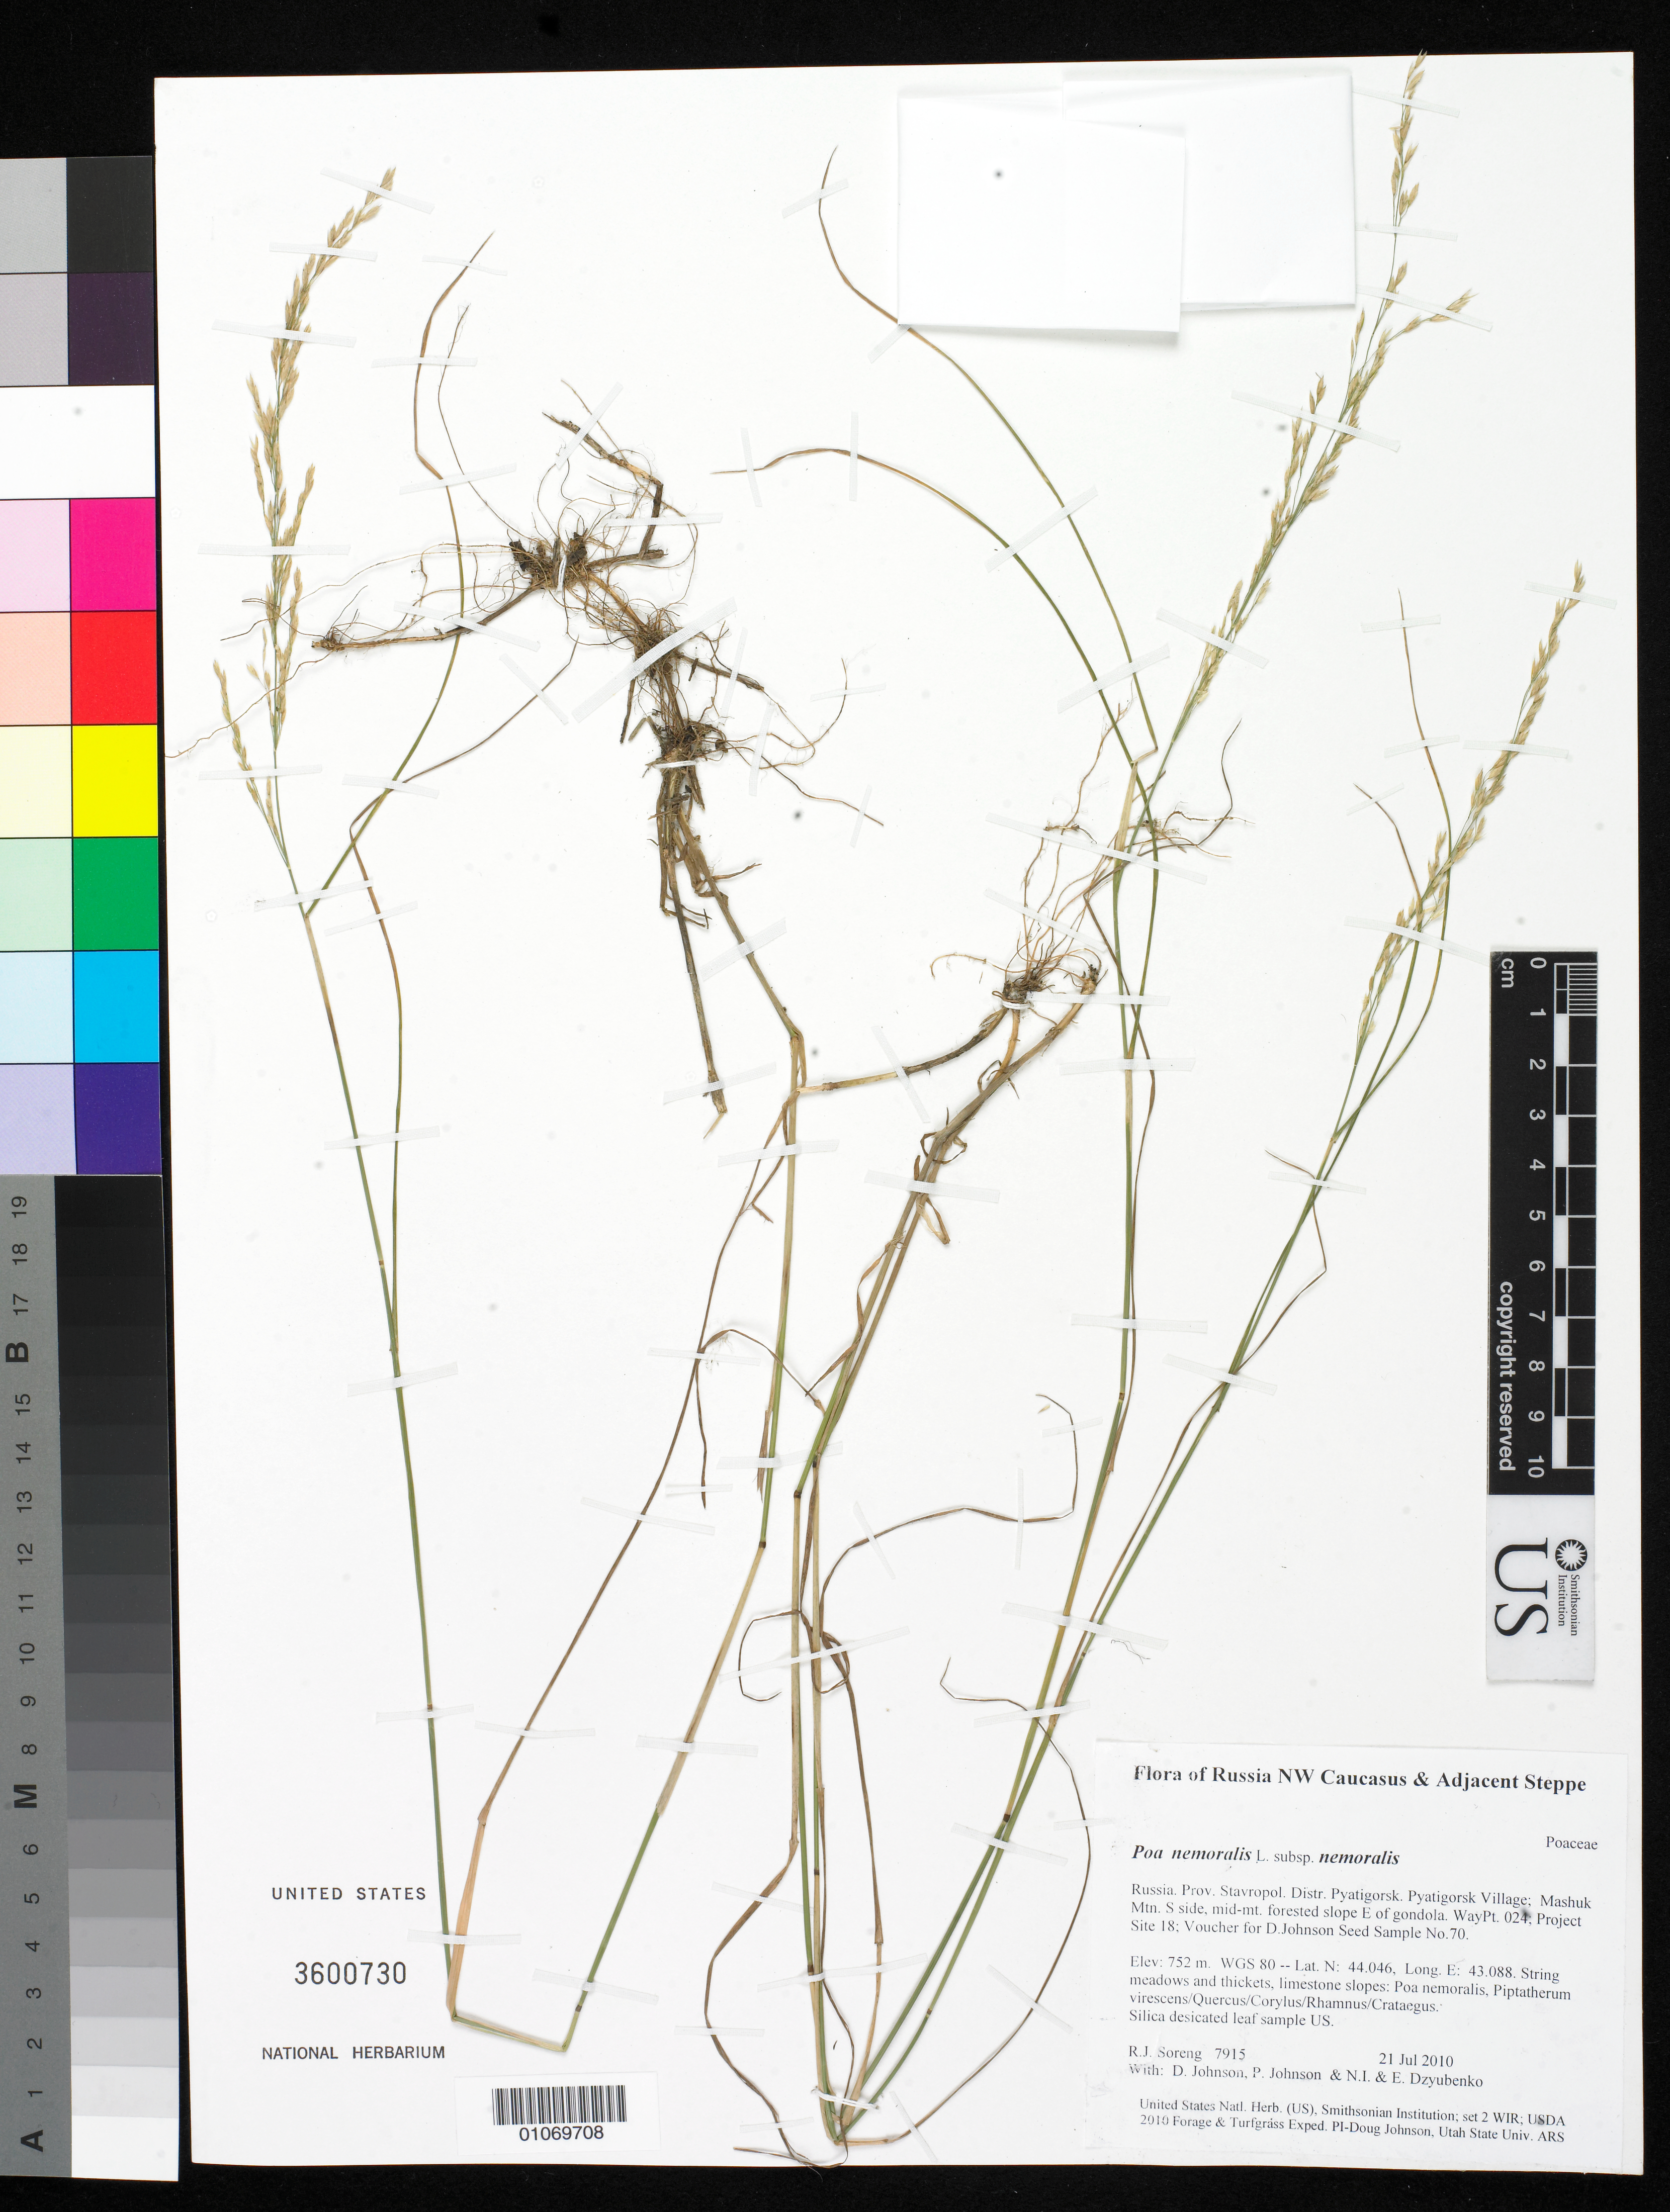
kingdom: Plantae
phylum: Tracheophyta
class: Liliopsida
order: Poales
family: Poaceae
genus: Poa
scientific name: Poa nemoralis subsp. nemoralis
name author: L.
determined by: Soreng, Robert J., Research Associate (BOT), Smithsonian Institution - National Museum of Natural History (UNITED STATES)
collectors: R. J. Soreng, D. Johnson, P. Johnson, N. Dzyubenko & E. Dzyubenko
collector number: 7915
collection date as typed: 21 Jul 2010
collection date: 2010-07-21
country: Russian Federation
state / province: Stavropol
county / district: Pyatigorsk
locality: Pyatigorsk Village; Mashuk Mtn. S side, mid-mt. forested slope E of gondola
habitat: String meadows and thickets, limestone slopes: Poa nemoralis, Piptatherum virescens/Quercus/Corylus/Rhamnus/Crataegus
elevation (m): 752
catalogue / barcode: US 3600730